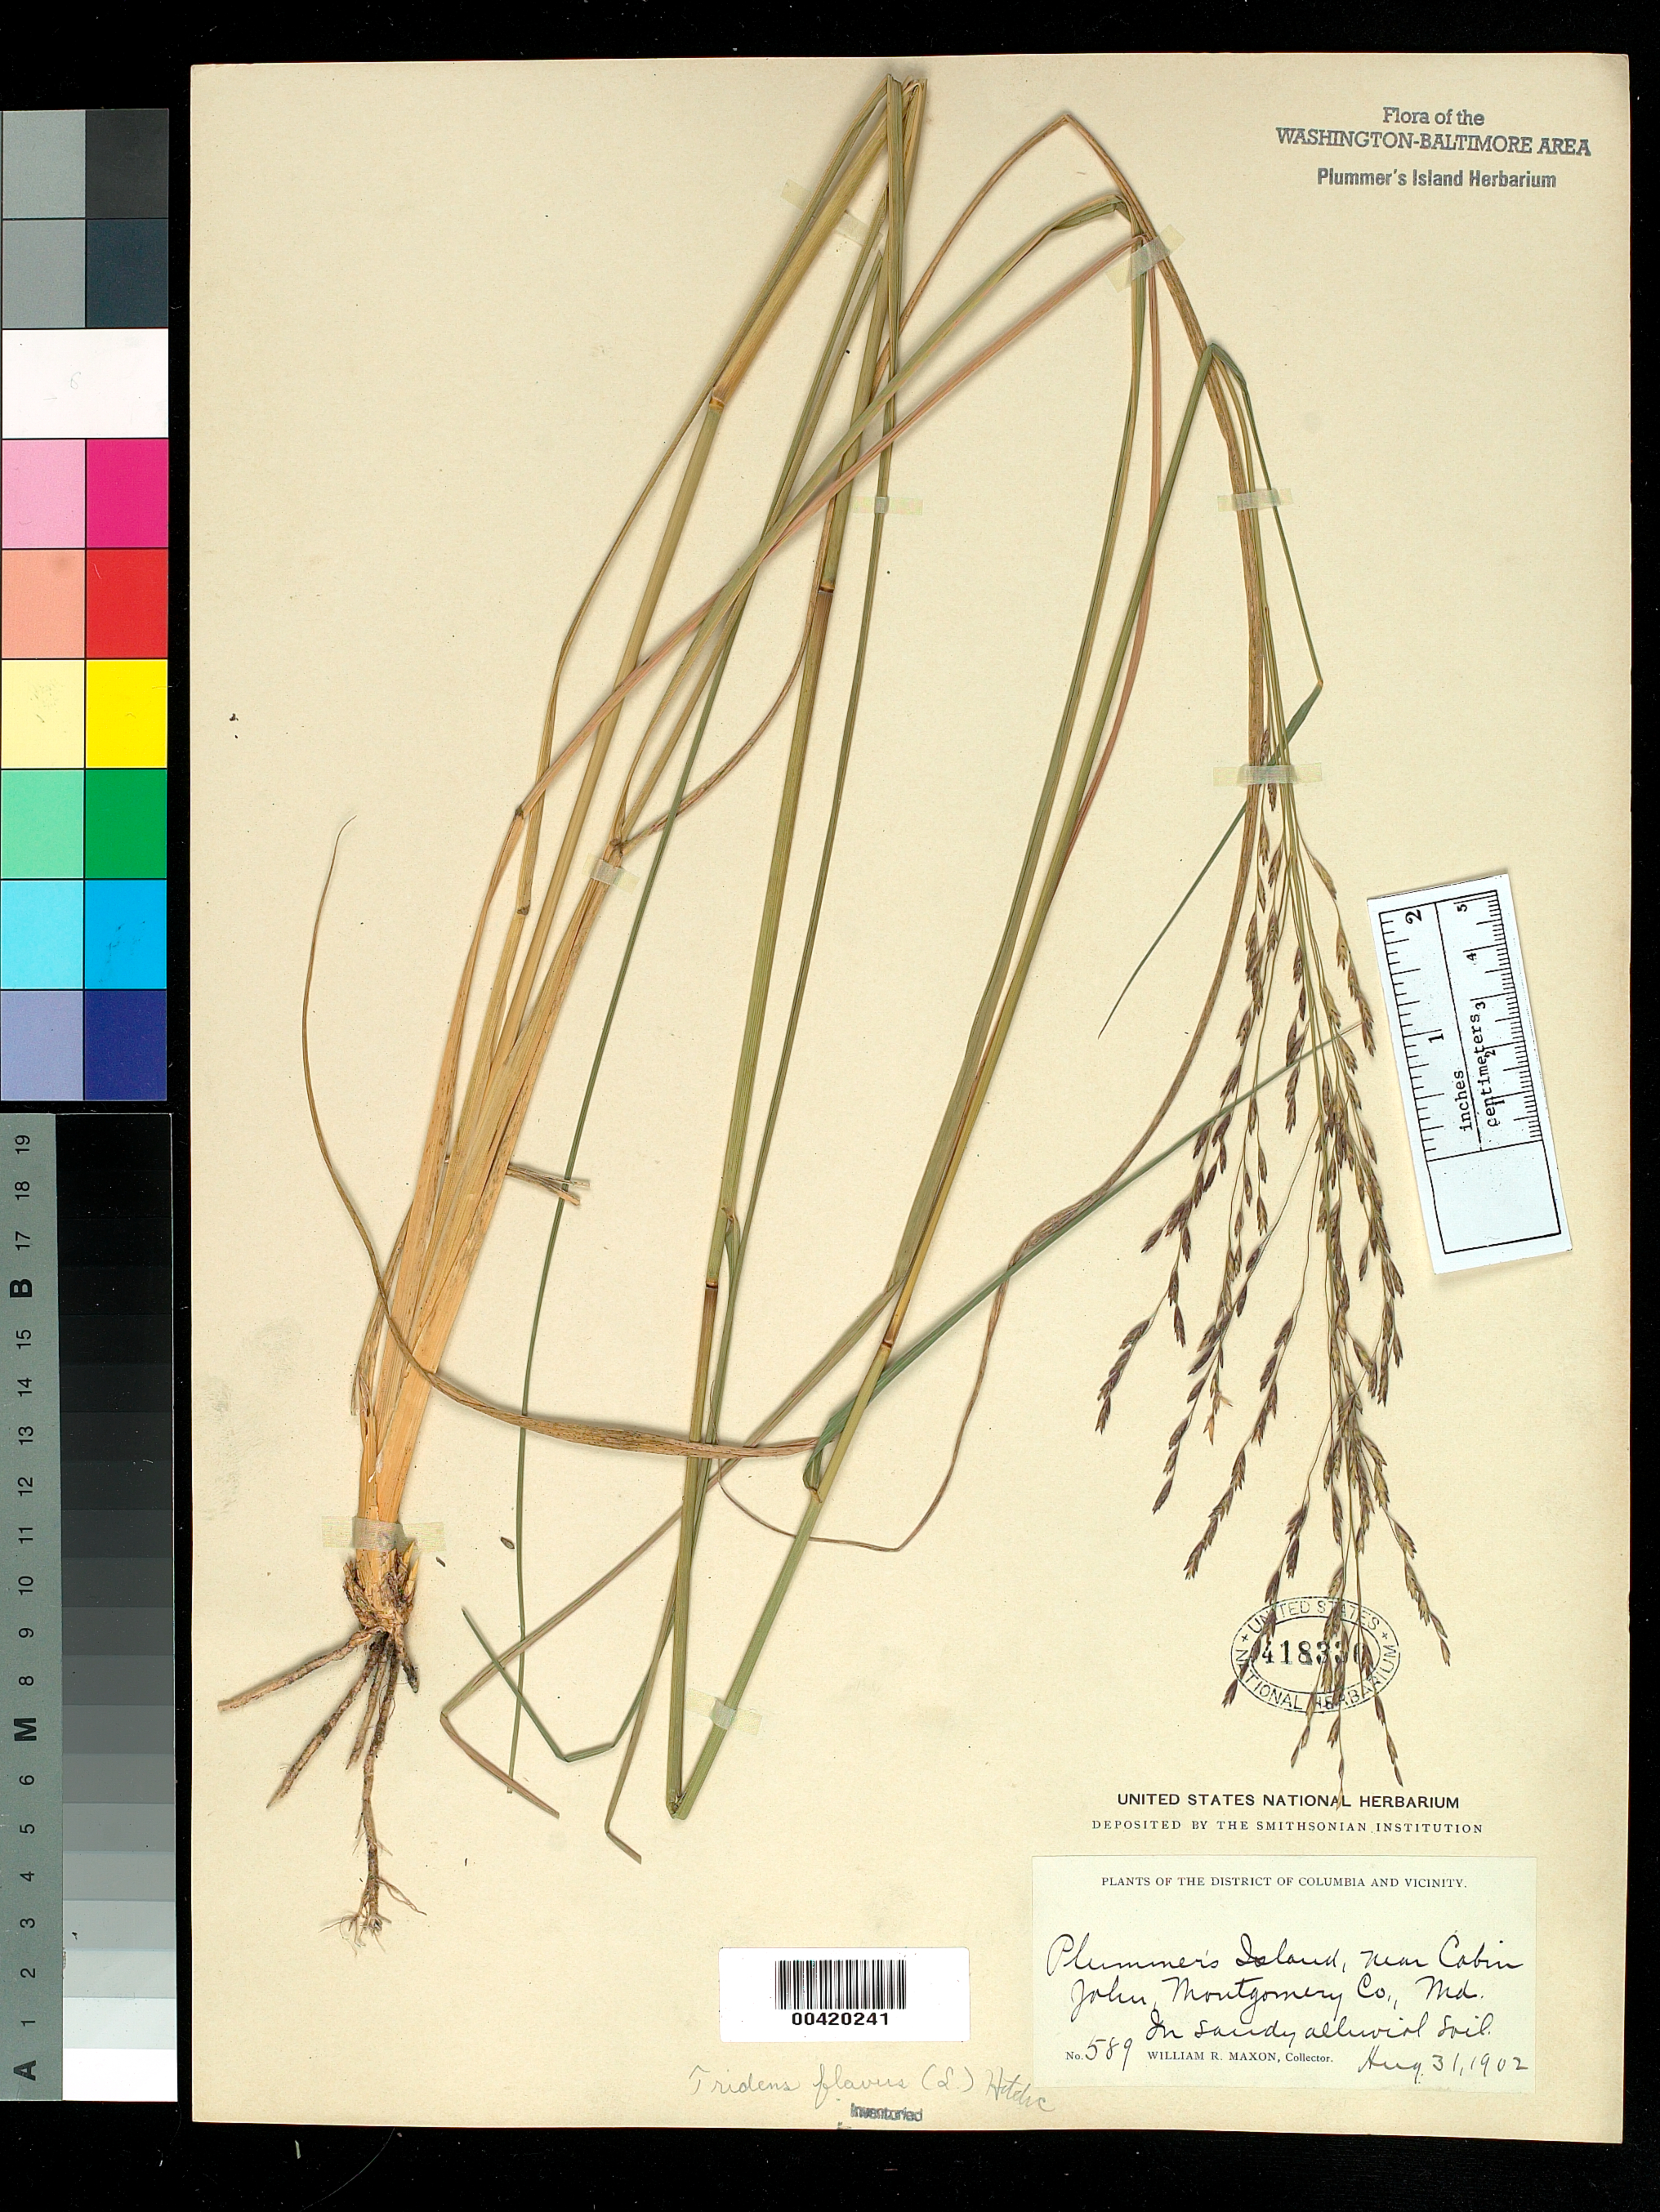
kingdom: Plantae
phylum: Tracheophyta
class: Liliopsida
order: Poales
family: Poaceae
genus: Tridens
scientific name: Tridens flavus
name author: (L.) Hitchc.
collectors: W. R. Maxon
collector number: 589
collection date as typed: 31 Aug 1902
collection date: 1902-08-31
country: United States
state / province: Maryland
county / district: Montgomery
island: Plummers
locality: Plummer's Island C. & O. Canal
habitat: Sandy alluvial soil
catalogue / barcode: US 418336